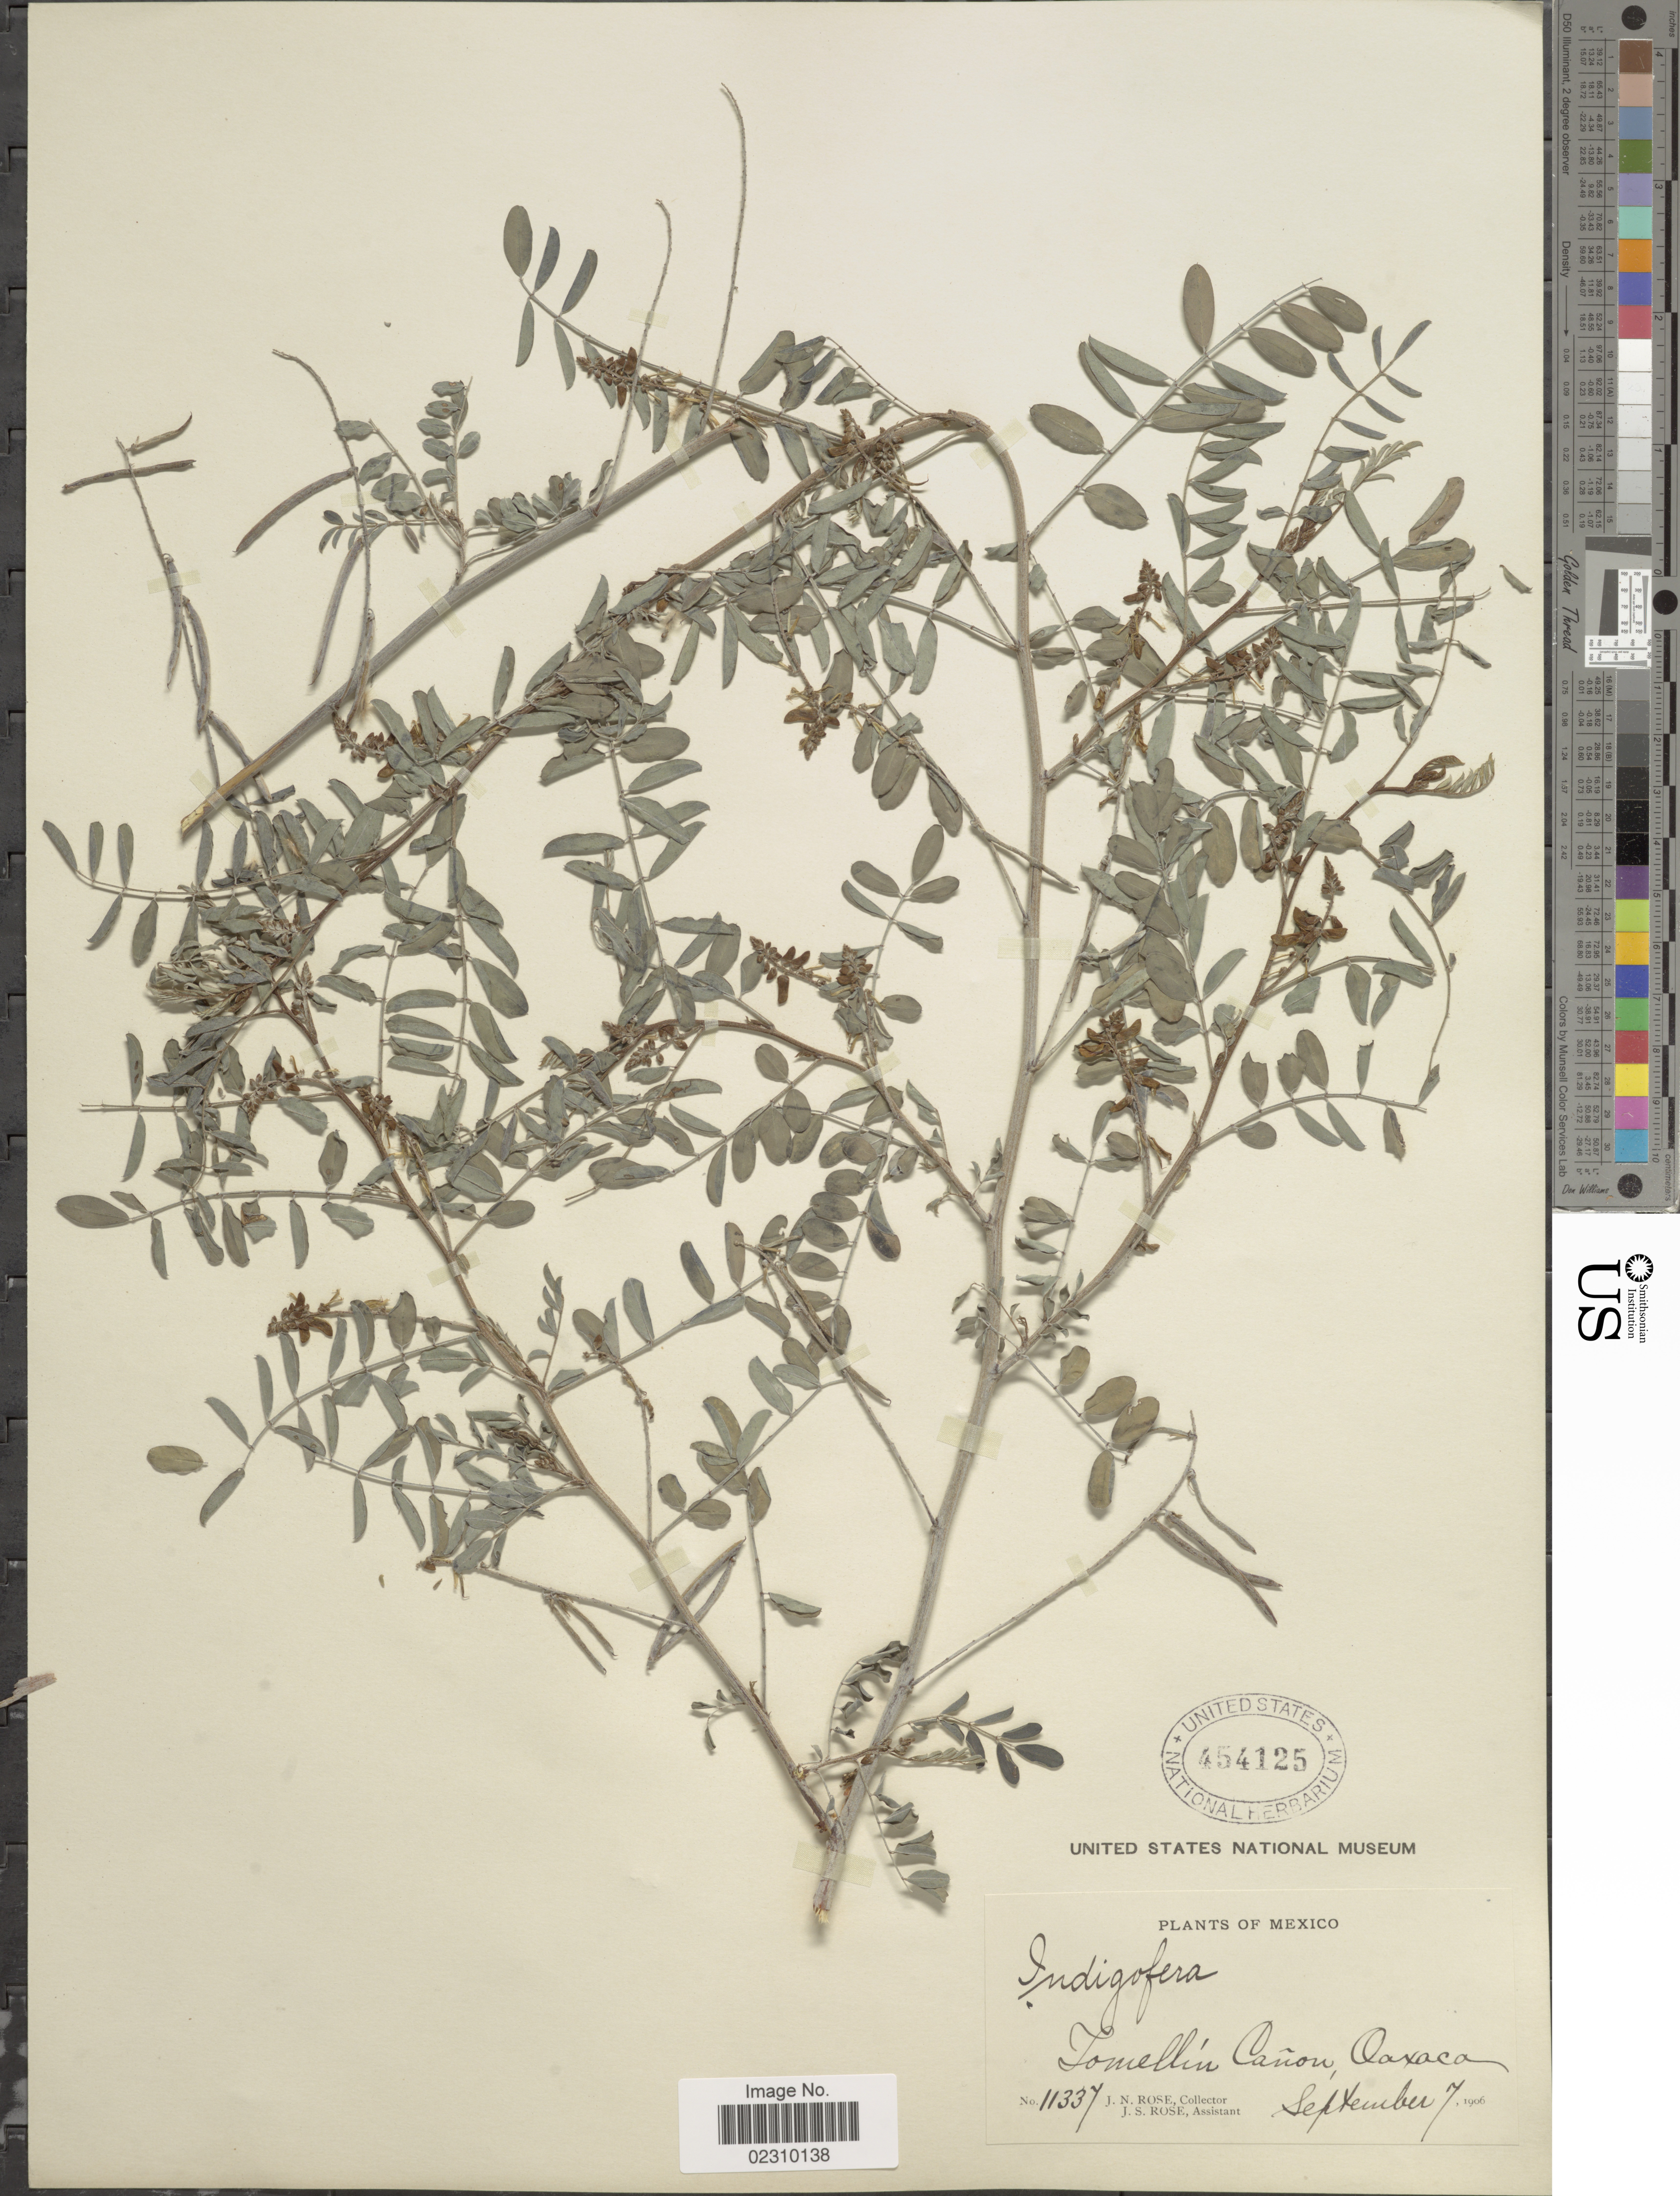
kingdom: Plantae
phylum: Tracheophyta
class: Magnoliopsida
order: Fabales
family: Fabaceae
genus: Indigofera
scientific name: Indigofera sp.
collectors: J. N. Rose & J. S. Rose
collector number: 11337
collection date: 1906-09-07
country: Mexico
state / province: Oaxaca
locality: Mexico, Jomellin Canon, Oaxaca.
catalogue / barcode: US 454125